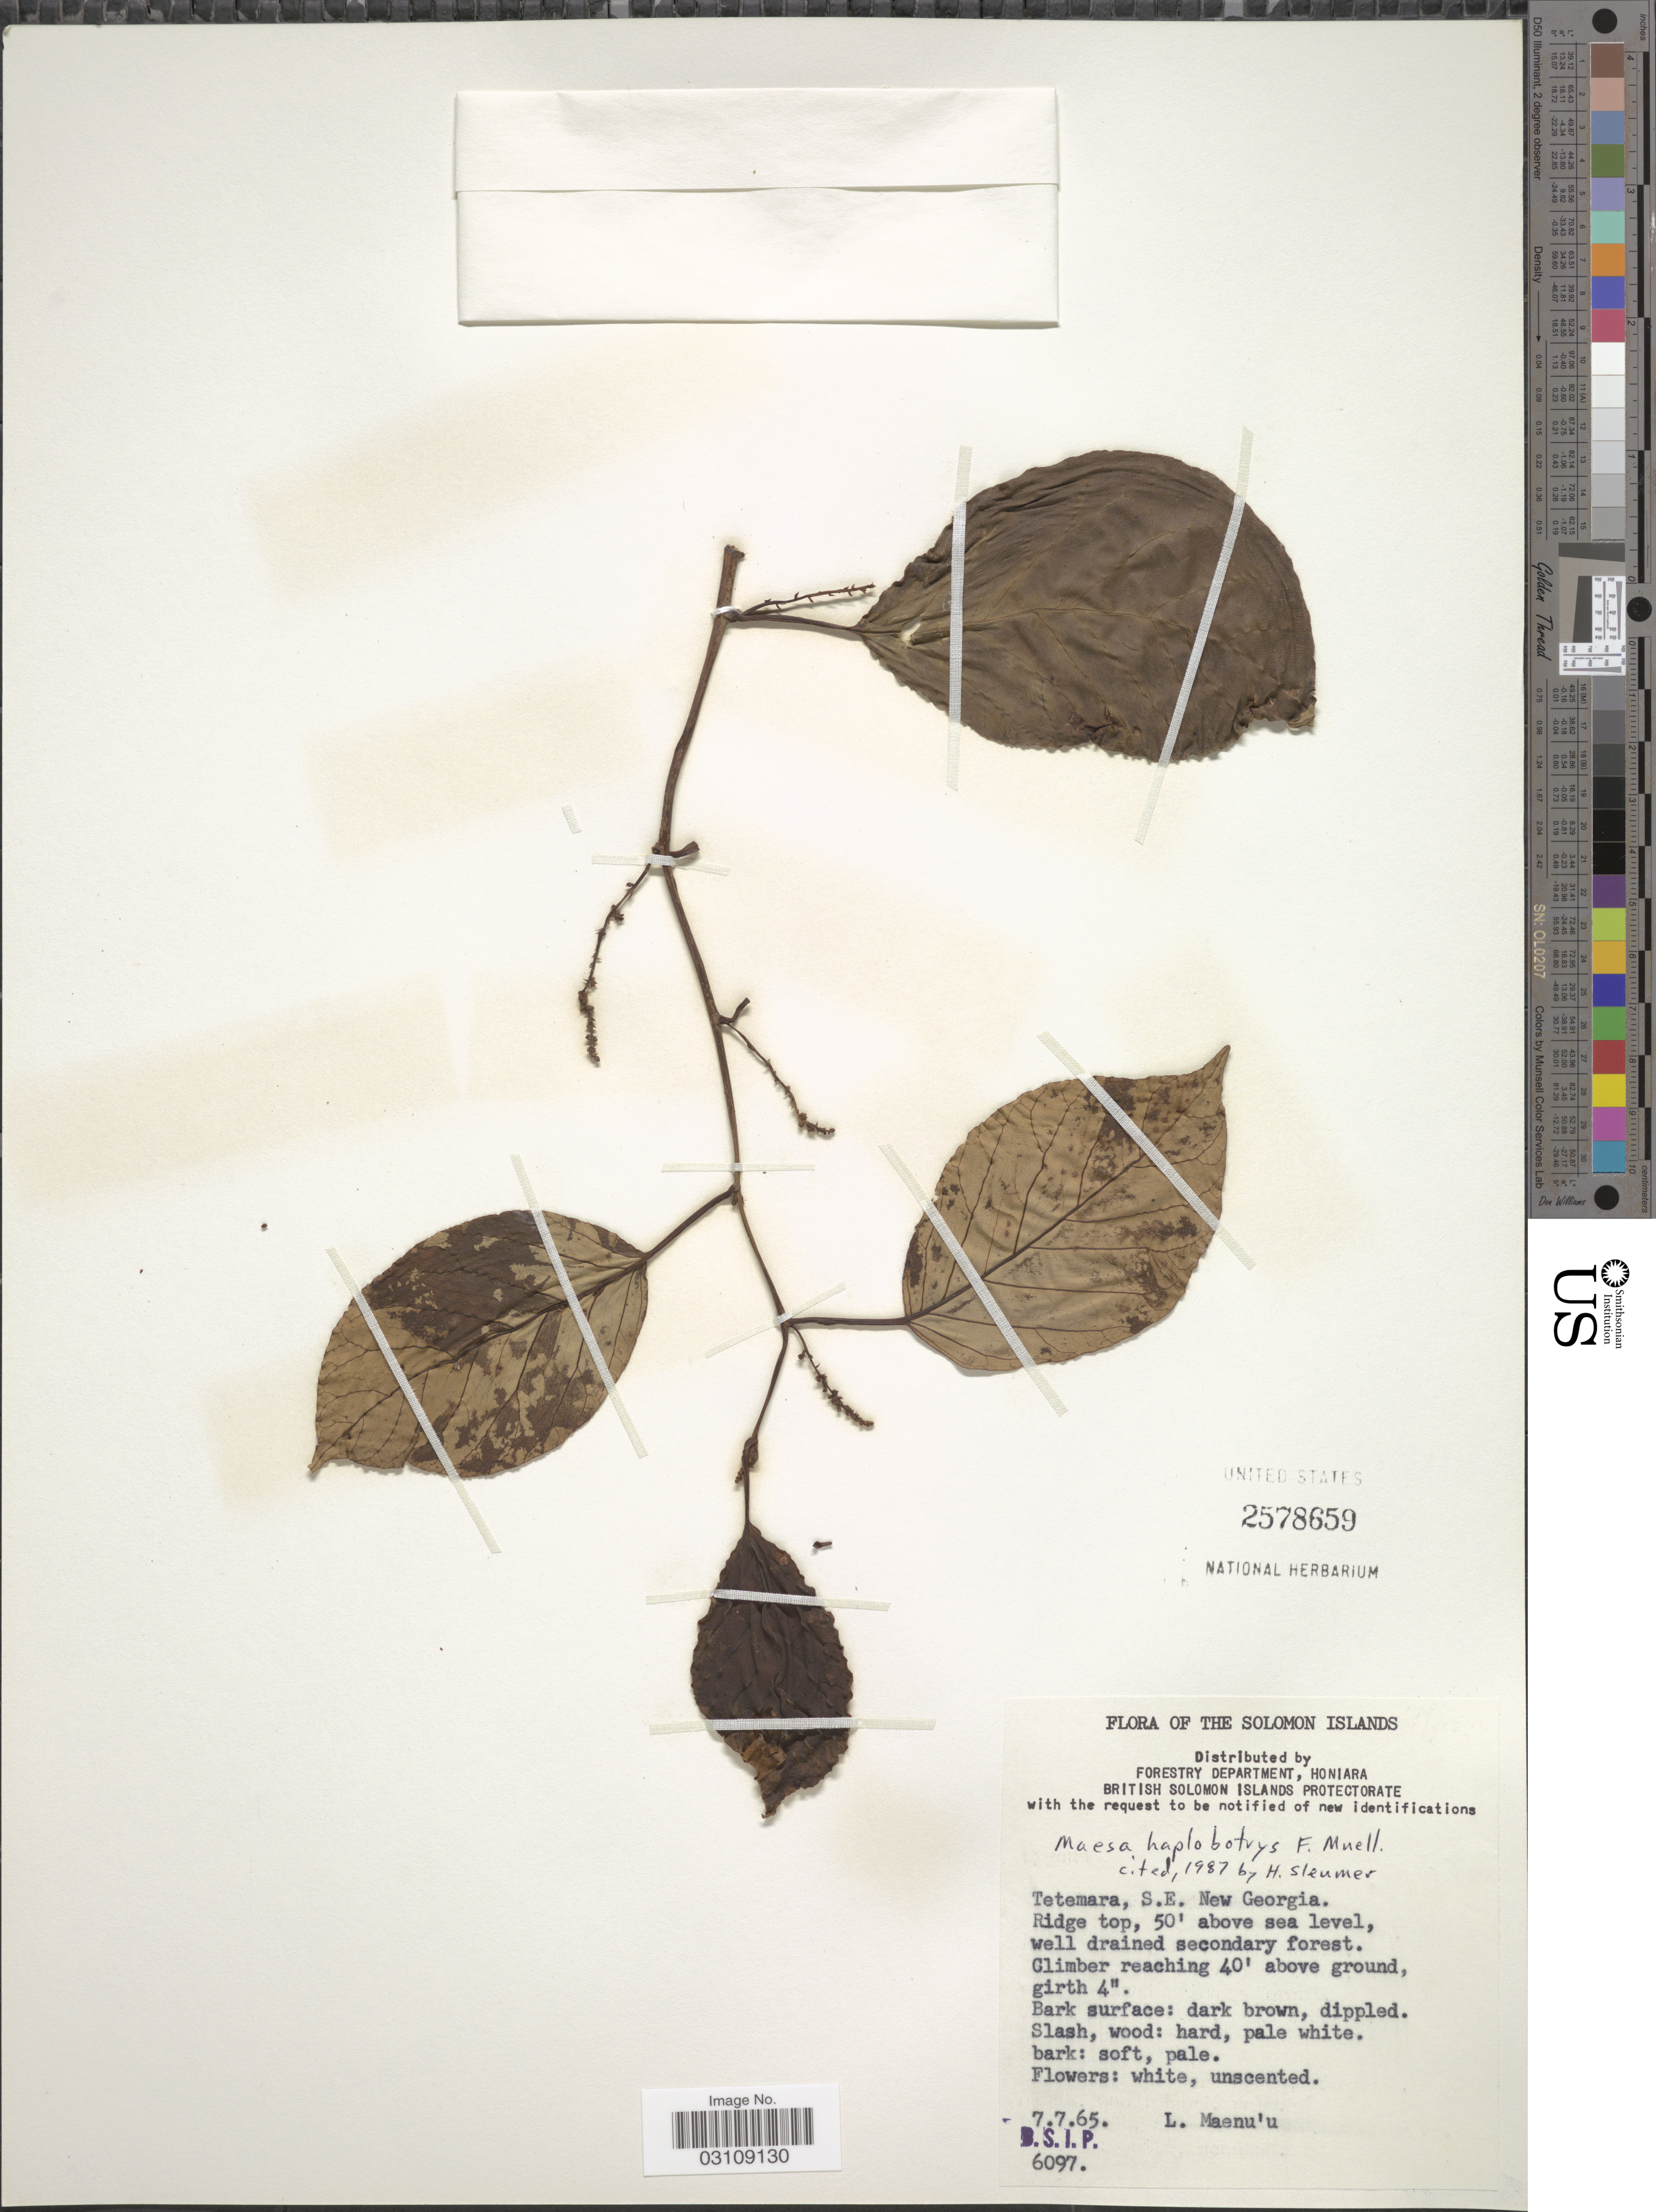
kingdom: Plantae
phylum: Tracheophyta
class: Magnoliopsida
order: Ericales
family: Primulaceae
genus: Maesa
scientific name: Maesa haplobotrys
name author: F. Muell.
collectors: L. Maenu'u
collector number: BSIP6097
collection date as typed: Transcribed d/m/y: 7/7/65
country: Solomon Islands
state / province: Solomon Islands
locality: Tetemara, S.E. New Georgia.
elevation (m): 15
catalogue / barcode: US 2578659